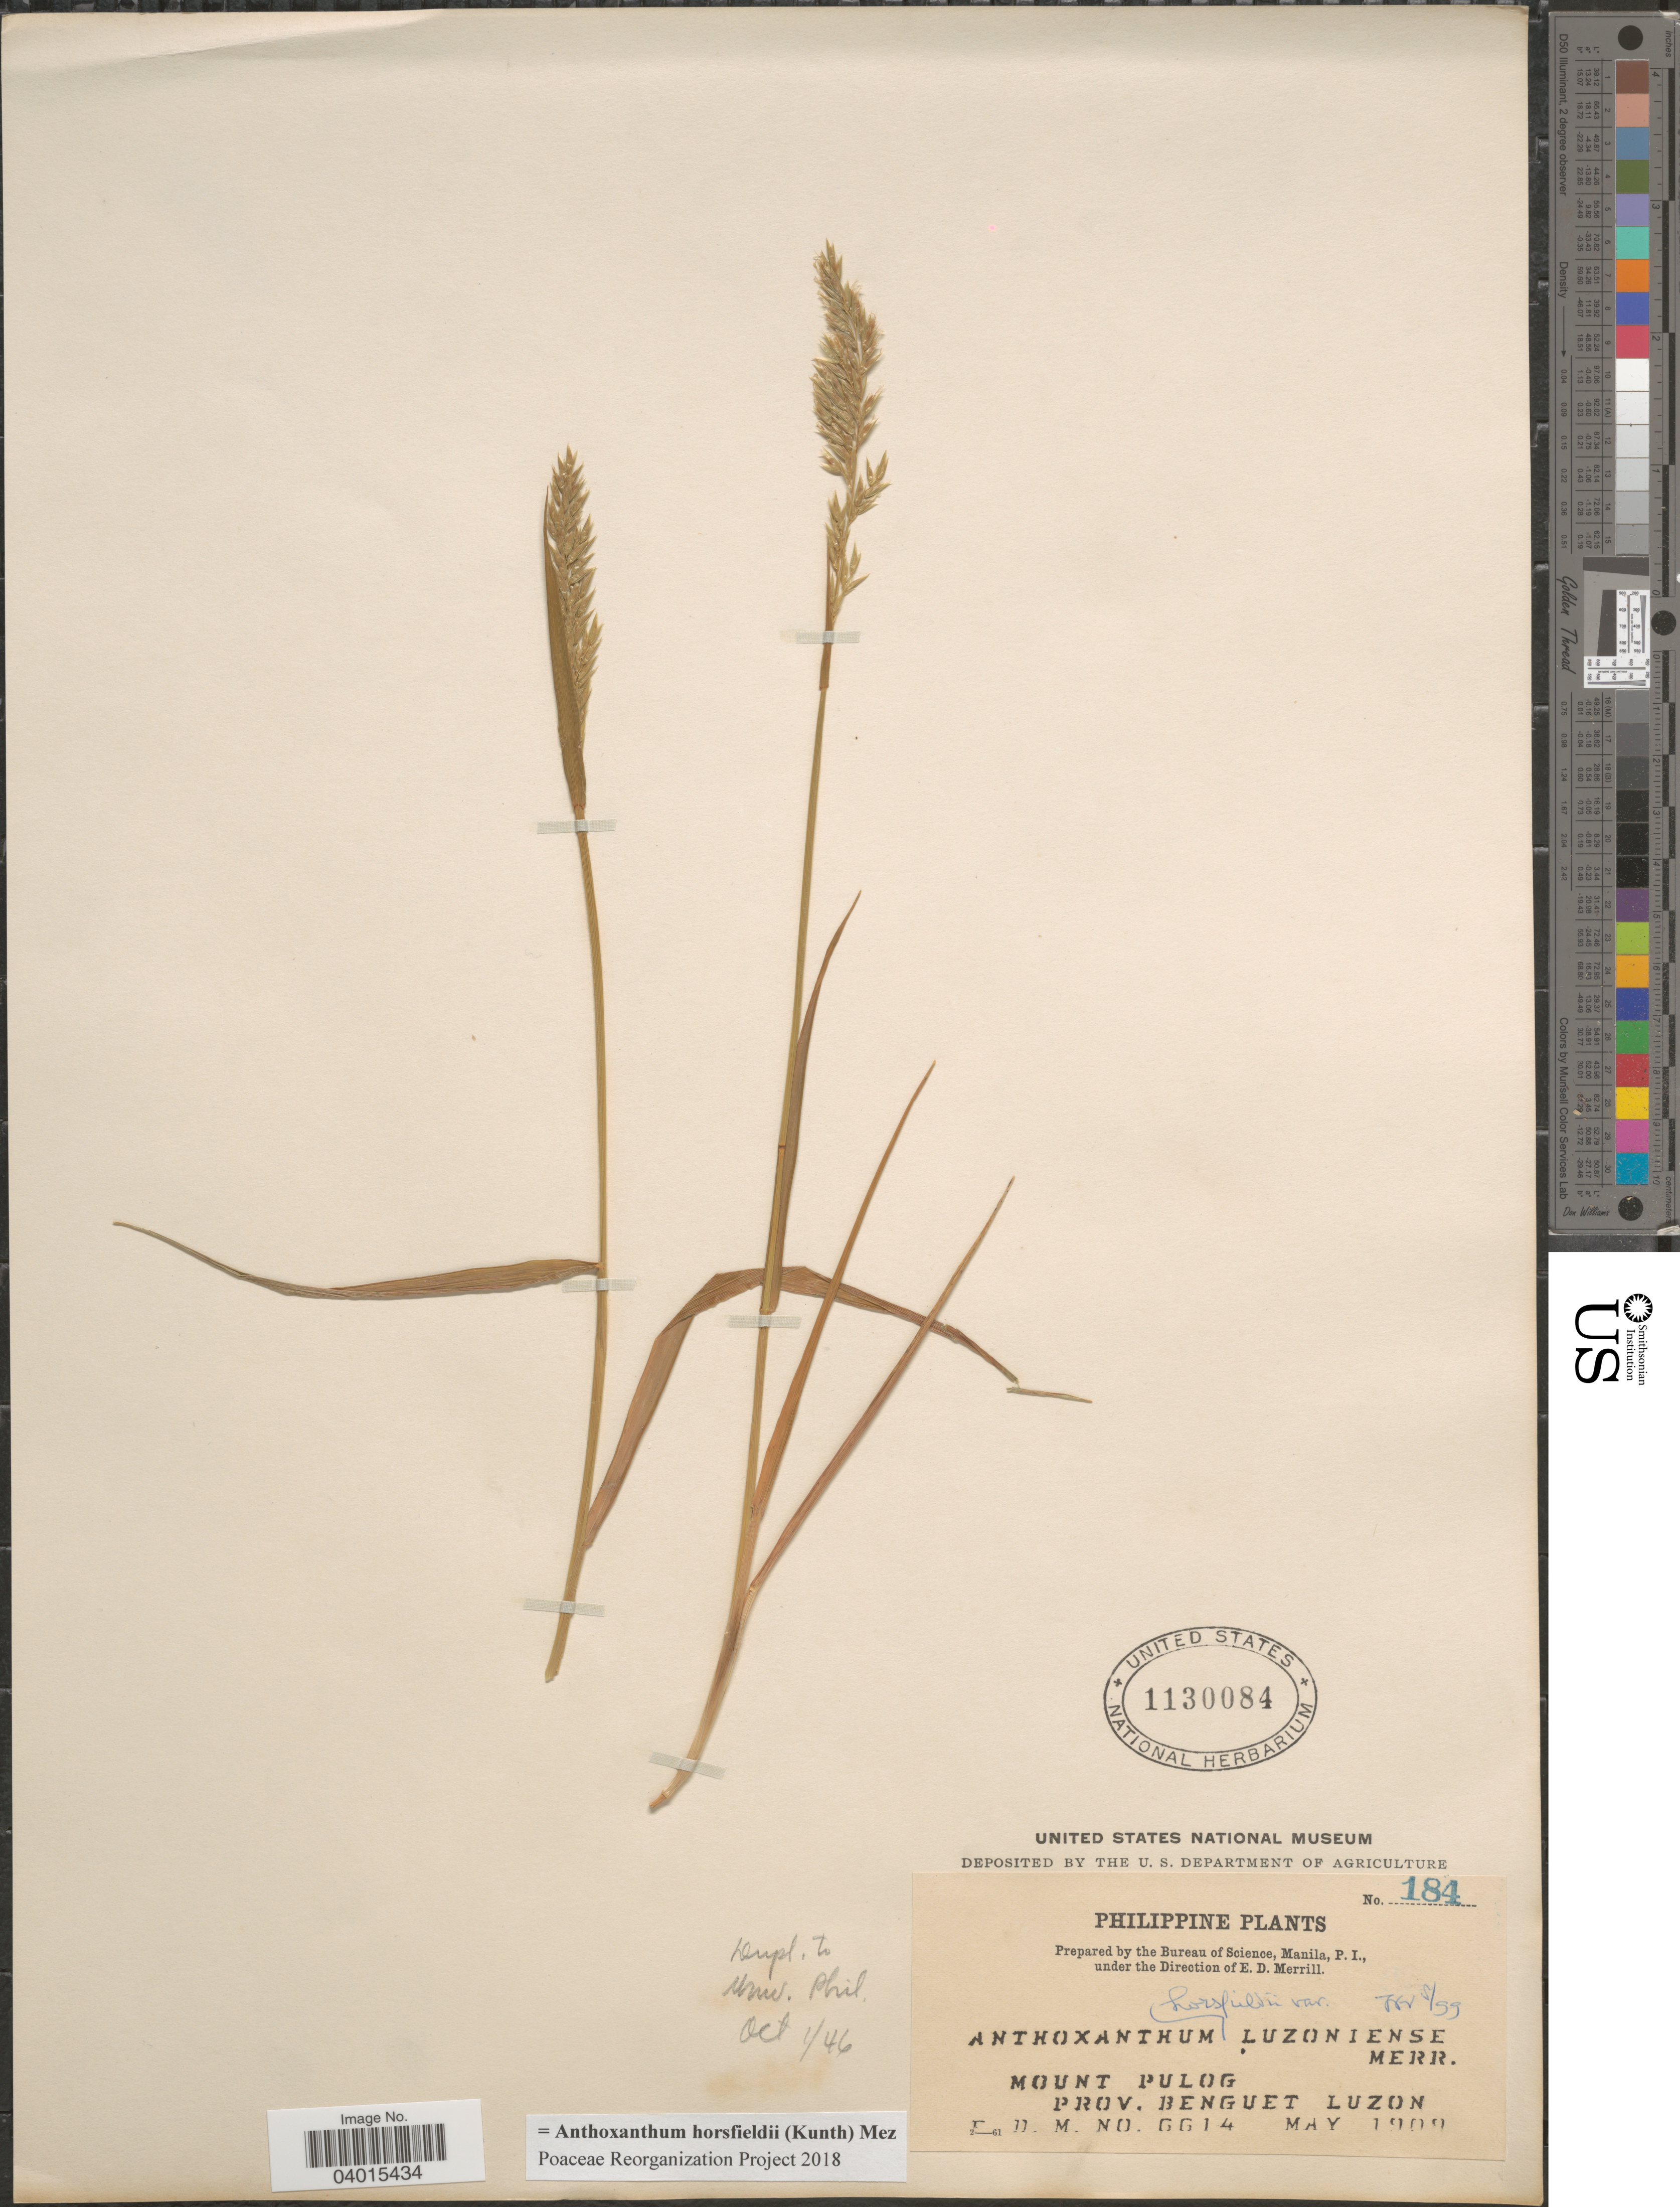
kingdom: Plantae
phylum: Tracheophyta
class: Liliopsida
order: Poales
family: Poaceae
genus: Anthoxanthum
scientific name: Anthoxanthum horsfieldii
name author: (Benn.) Mez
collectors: E. D. Merrill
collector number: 6614*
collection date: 1909-05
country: Philippines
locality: Mount Pulog. Prov. Benguet Luzon.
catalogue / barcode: US 1130084